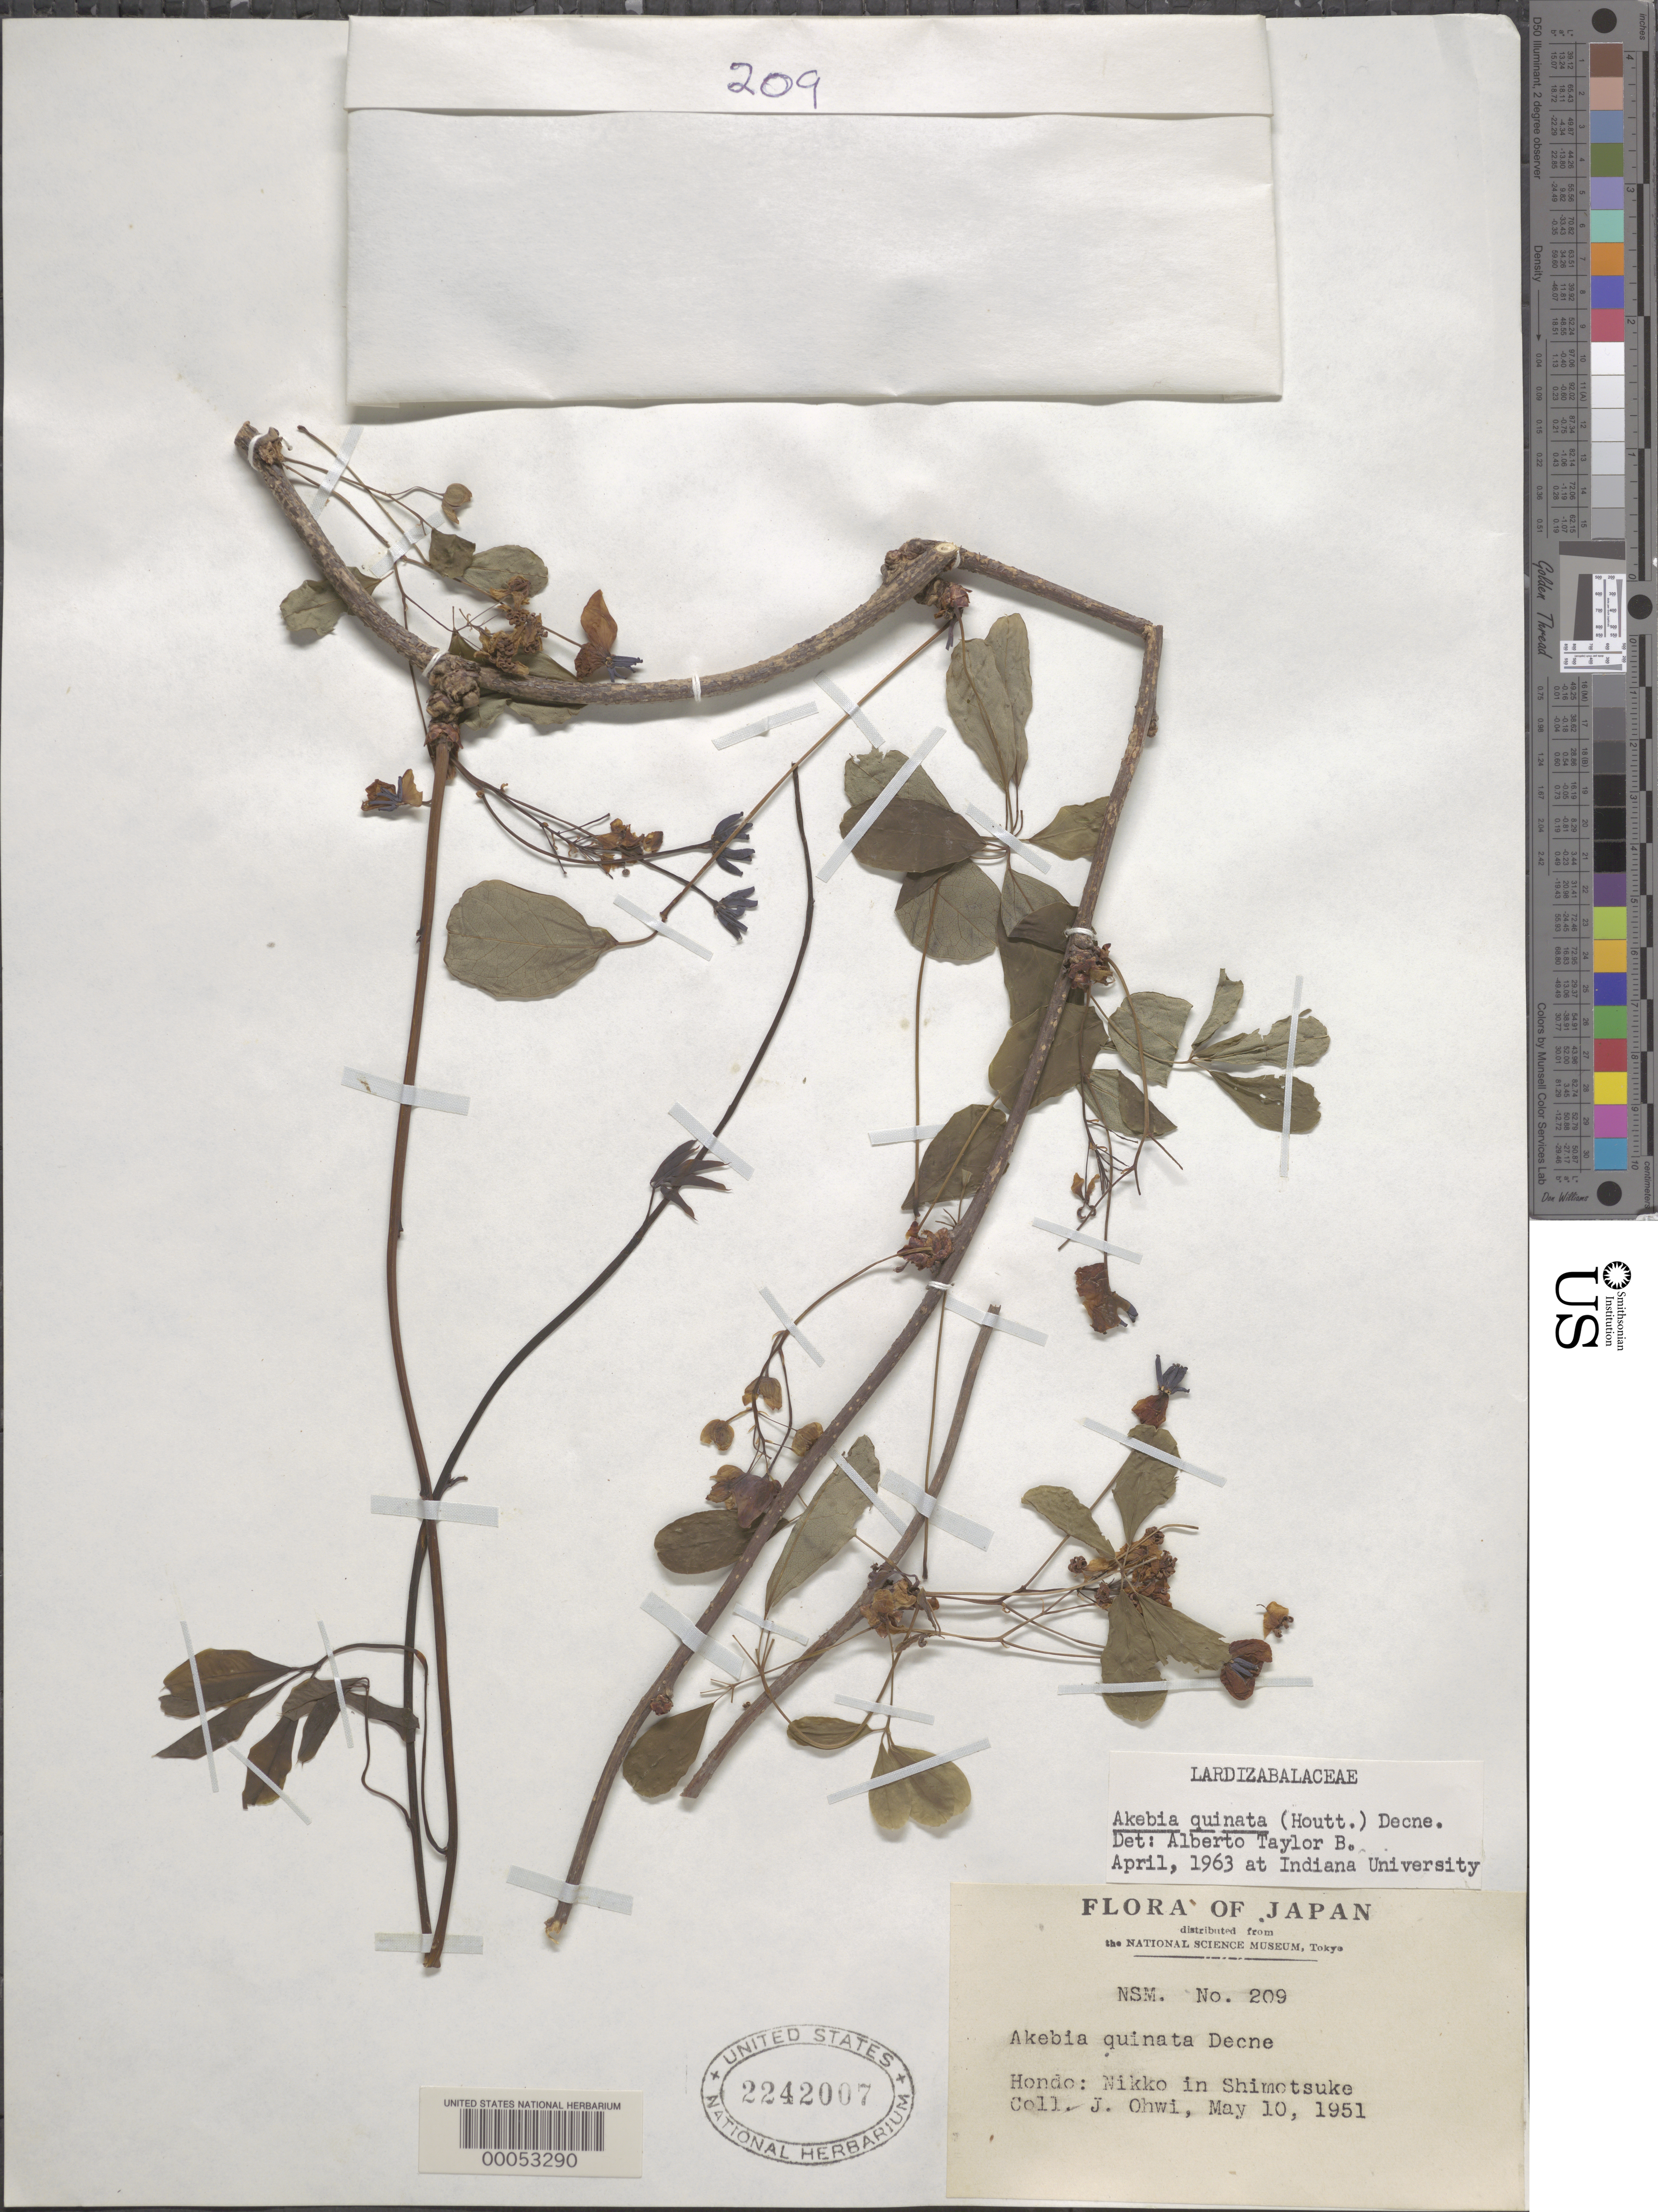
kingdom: Plantae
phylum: Tracheophyta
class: Magnoliopsida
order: Ranunculales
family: Lardizabalaceae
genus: Akebia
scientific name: Akebia quinata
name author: (Houtt.) Decne.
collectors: J. Ohwi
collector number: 209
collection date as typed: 10 May 1951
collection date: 1951-05-10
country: Japan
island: Honshu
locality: Nikko in shimotsuke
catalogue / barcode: US 2242007